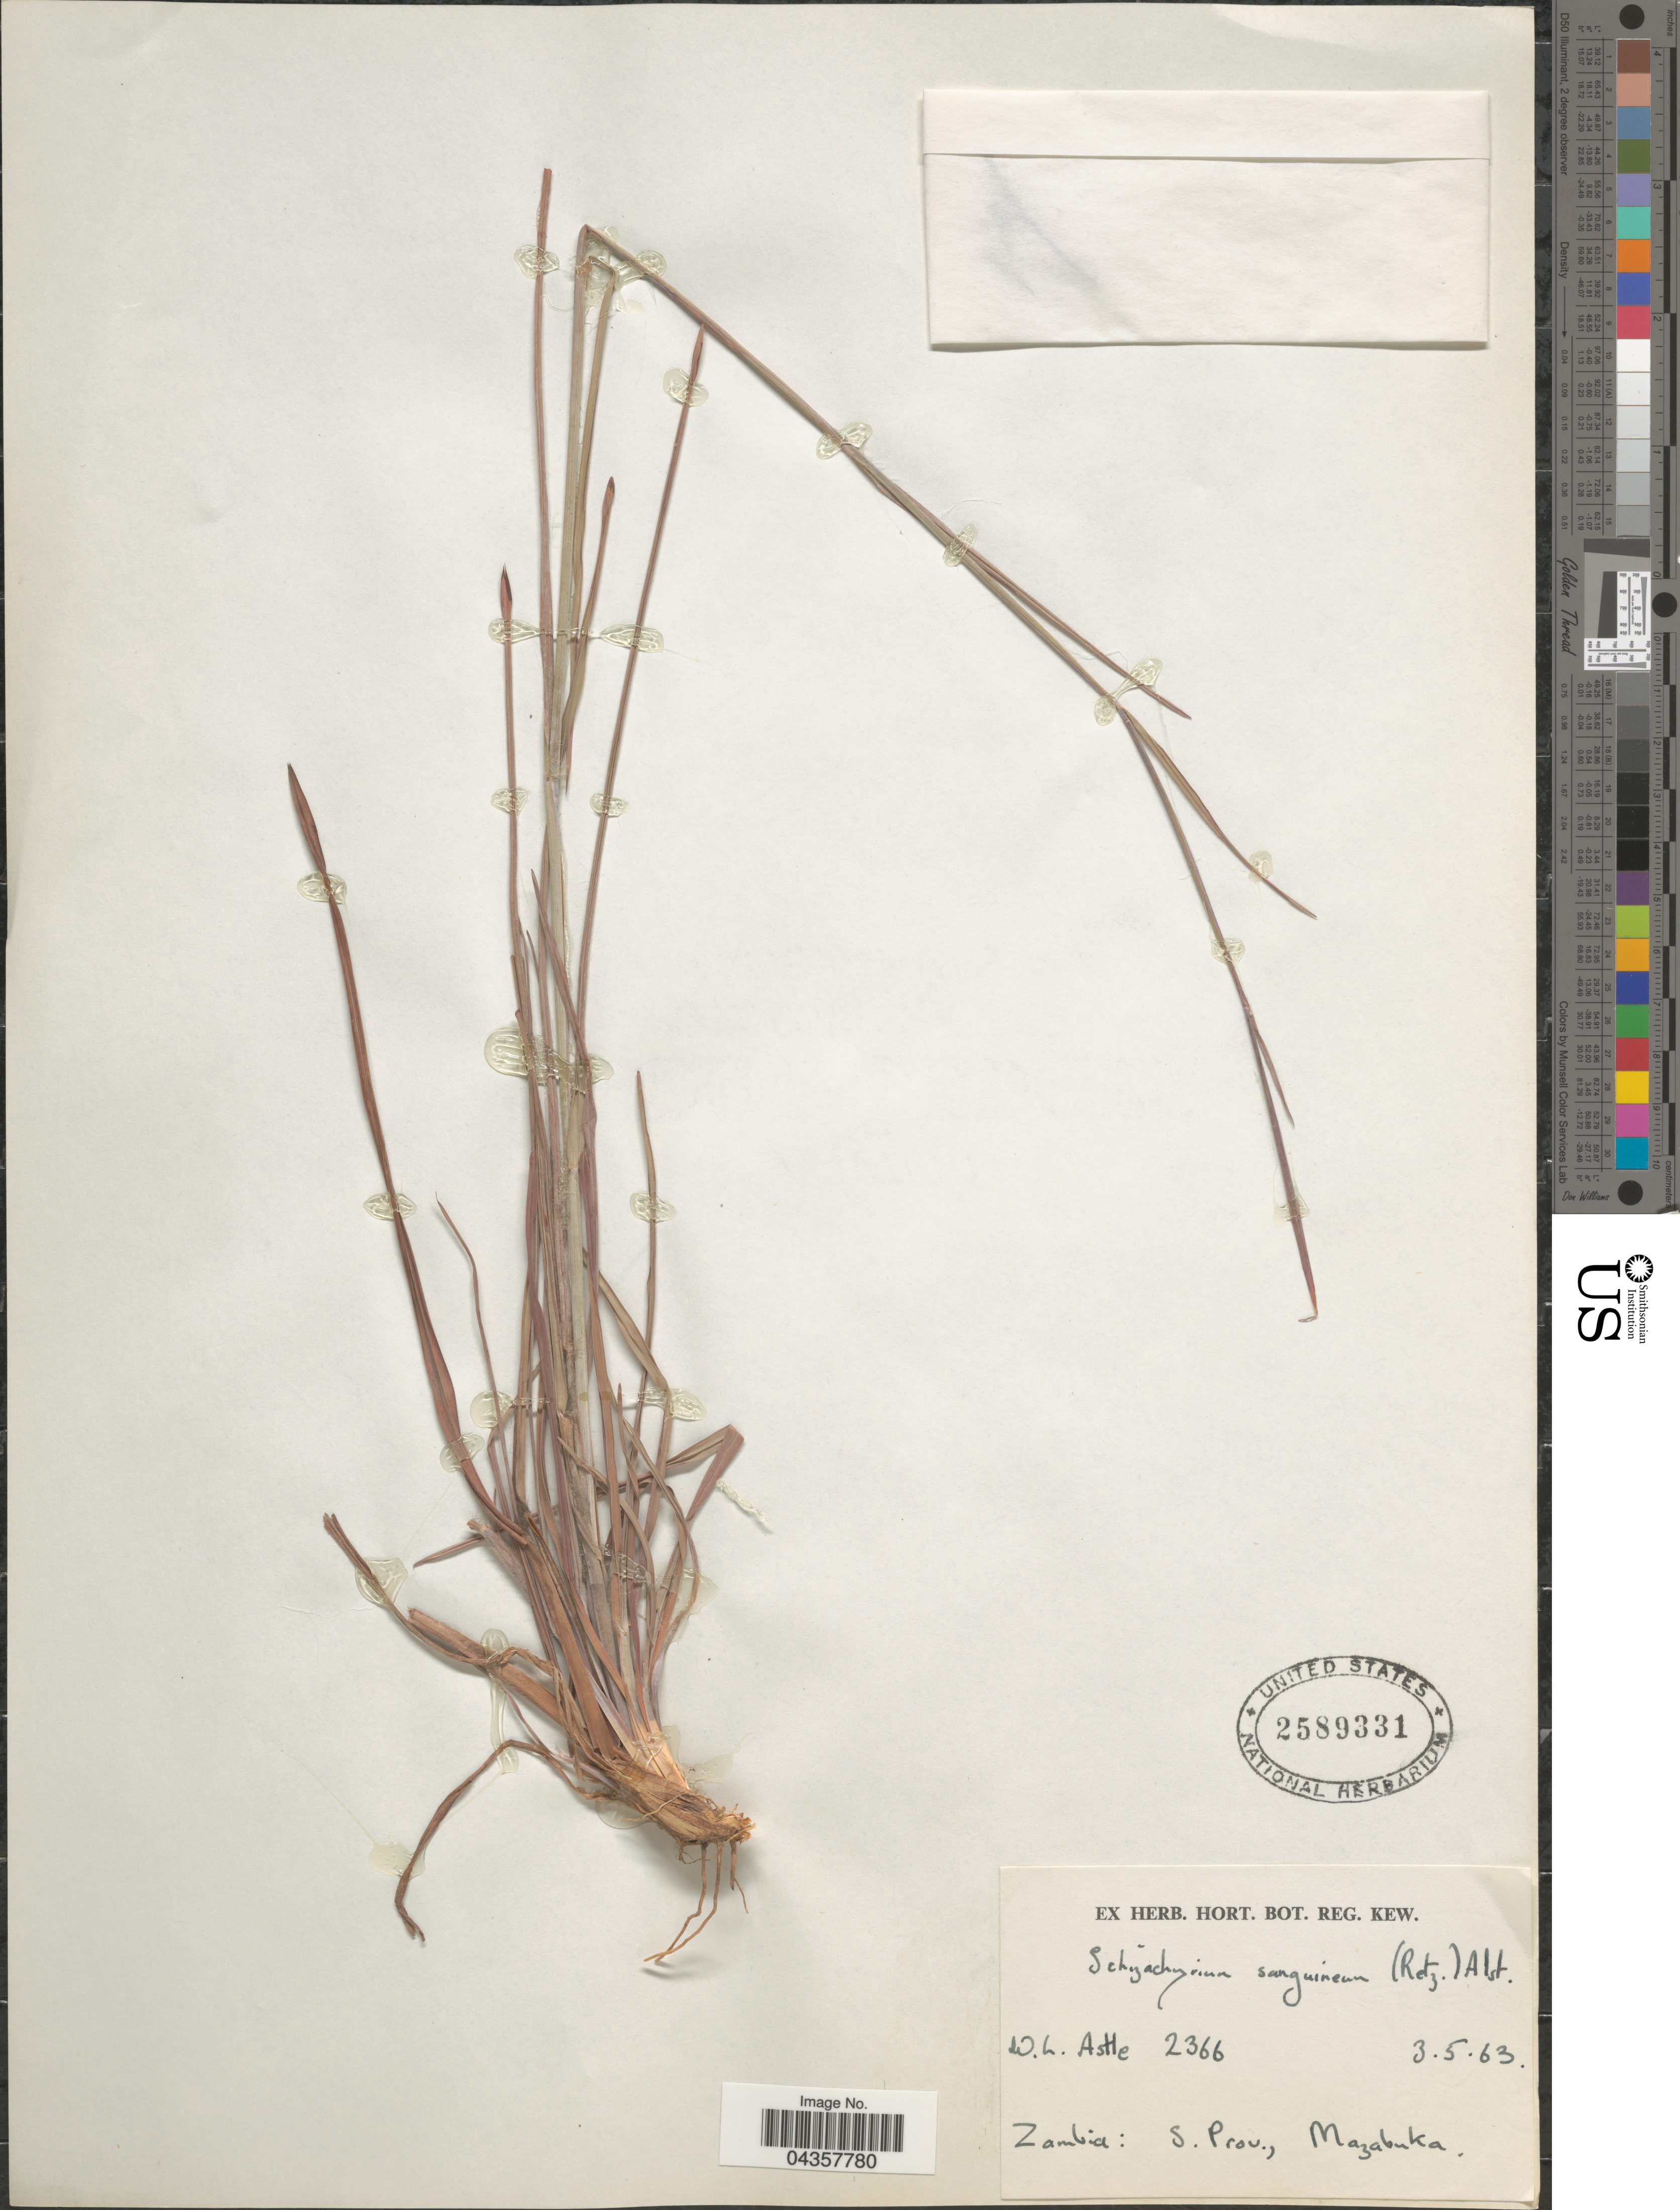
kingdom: Plantae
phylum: Tracheophyta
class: Liliopsida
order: Poales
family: Poaceae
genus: Schizachyrium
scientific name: Schizachyrium sanguineum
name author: (Retz.) Alston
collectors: W. Astle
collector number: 2366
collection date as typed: Transcribed d/m/y: 3/5/63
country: Zambia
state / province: Southern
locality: Mazabuka.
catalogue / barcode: US 2589331